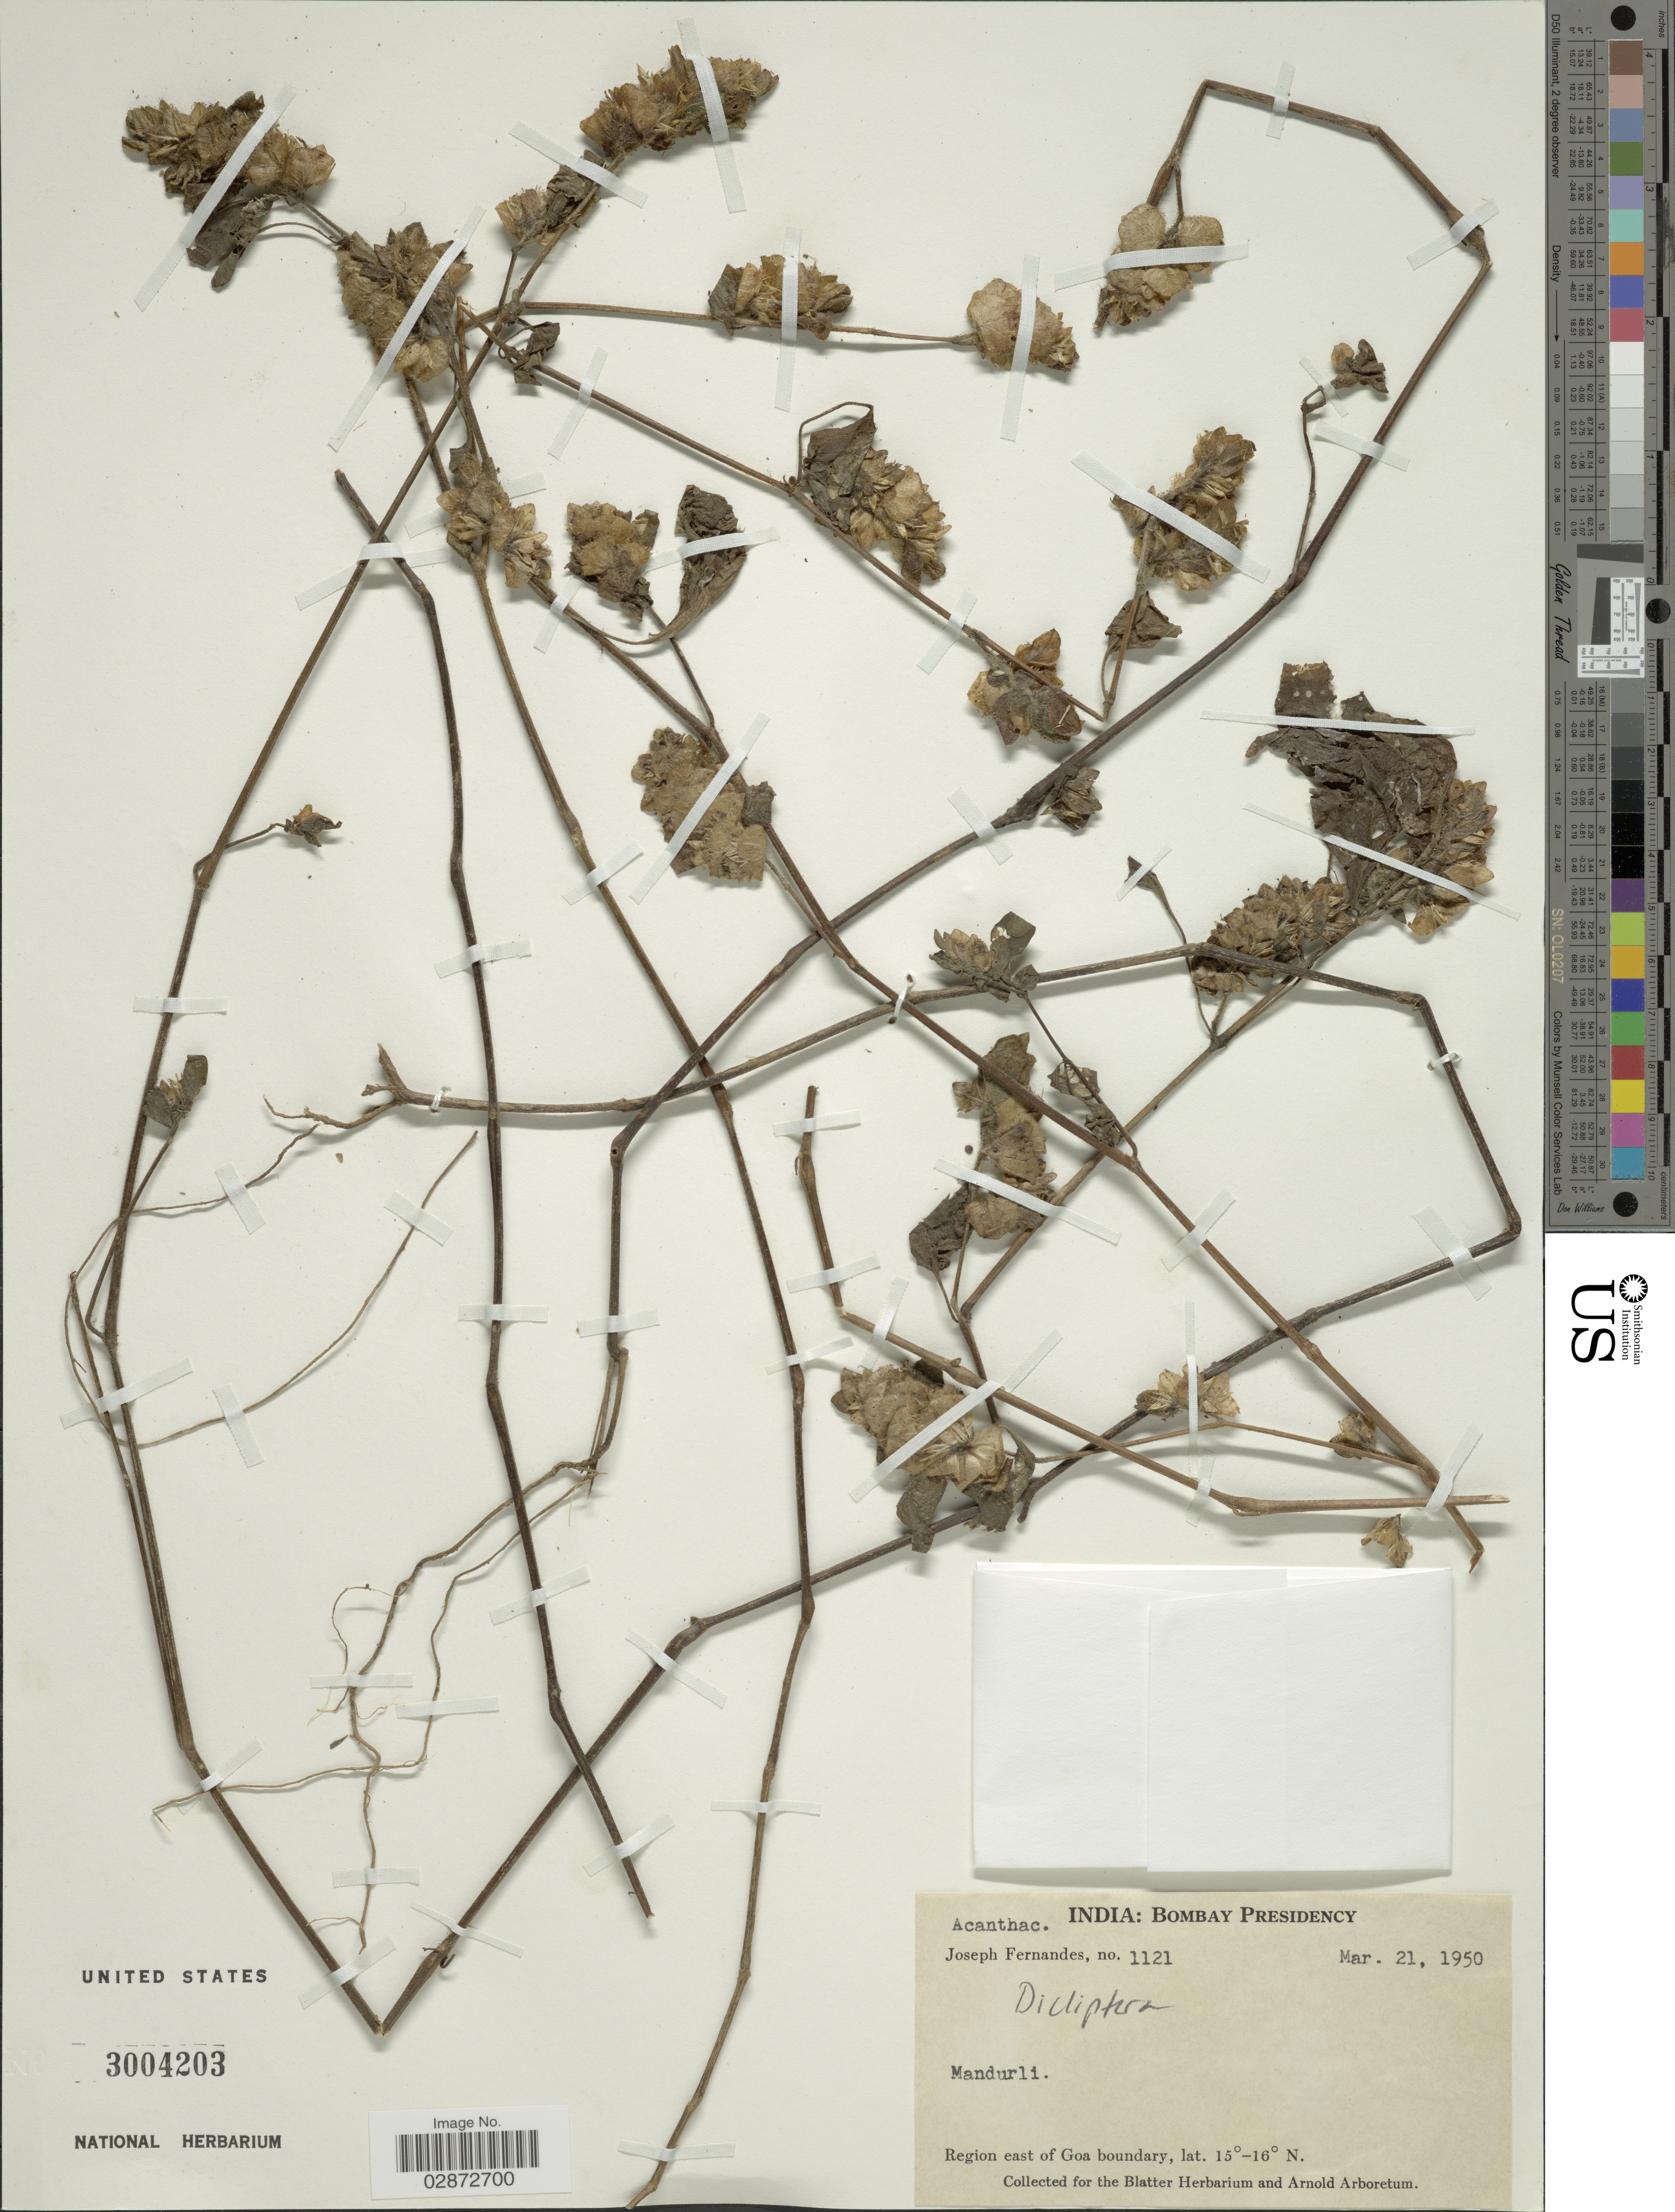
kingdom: Plantae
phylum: Tracheophyta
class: Magnoliopsida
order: Lamiales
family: Acanthaceae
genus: Dicliptera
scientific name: Dicliptera sp.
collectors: J. Fernandes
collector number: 1121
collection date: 1950-03-21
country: India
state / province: Goa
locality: India: Bombay. Mandurli. Region of Goa boundary.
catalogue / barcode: US 3004203